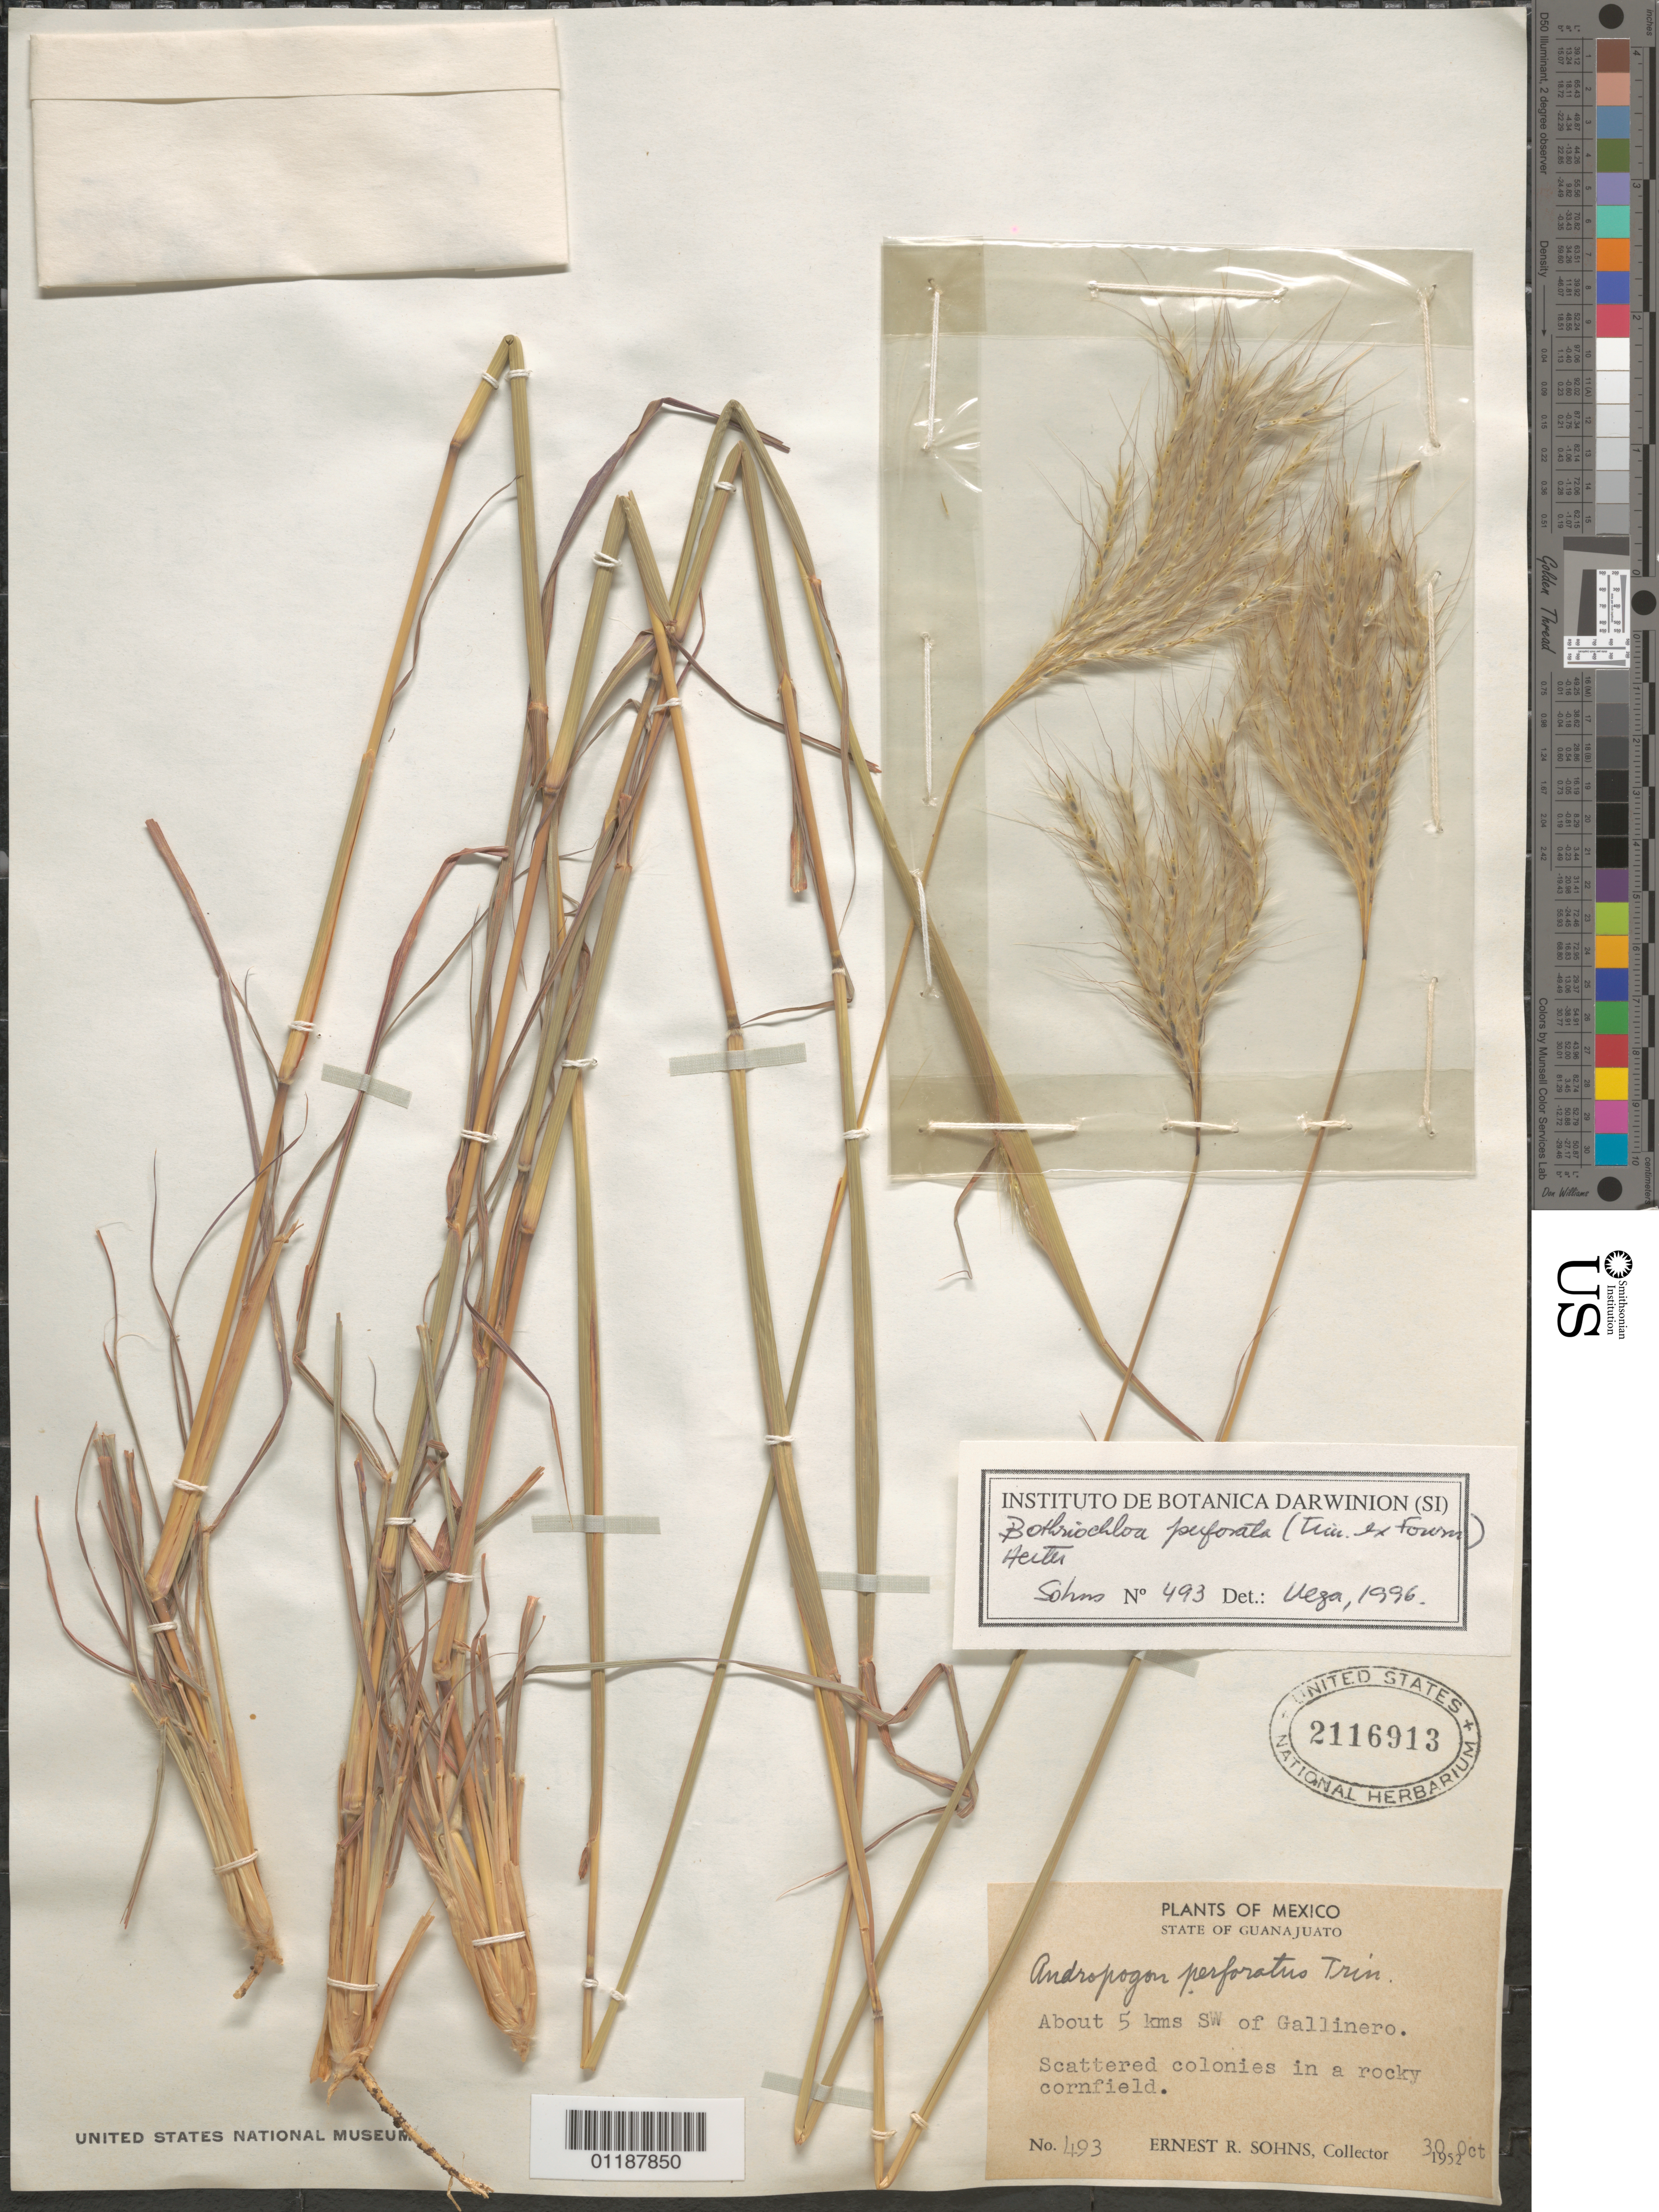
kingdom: Plantae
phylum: Tracheophyta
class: Liliopsida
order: Poales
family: Poaceae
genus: Bothriochloa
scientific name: Bothriochloa perforata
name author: (Trin. ex E. Fourn.) Herter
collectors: E. R. Sohns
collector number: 493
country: Mexico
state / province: Guanajuato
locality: SW of Gallinero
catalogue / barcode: US 2116913